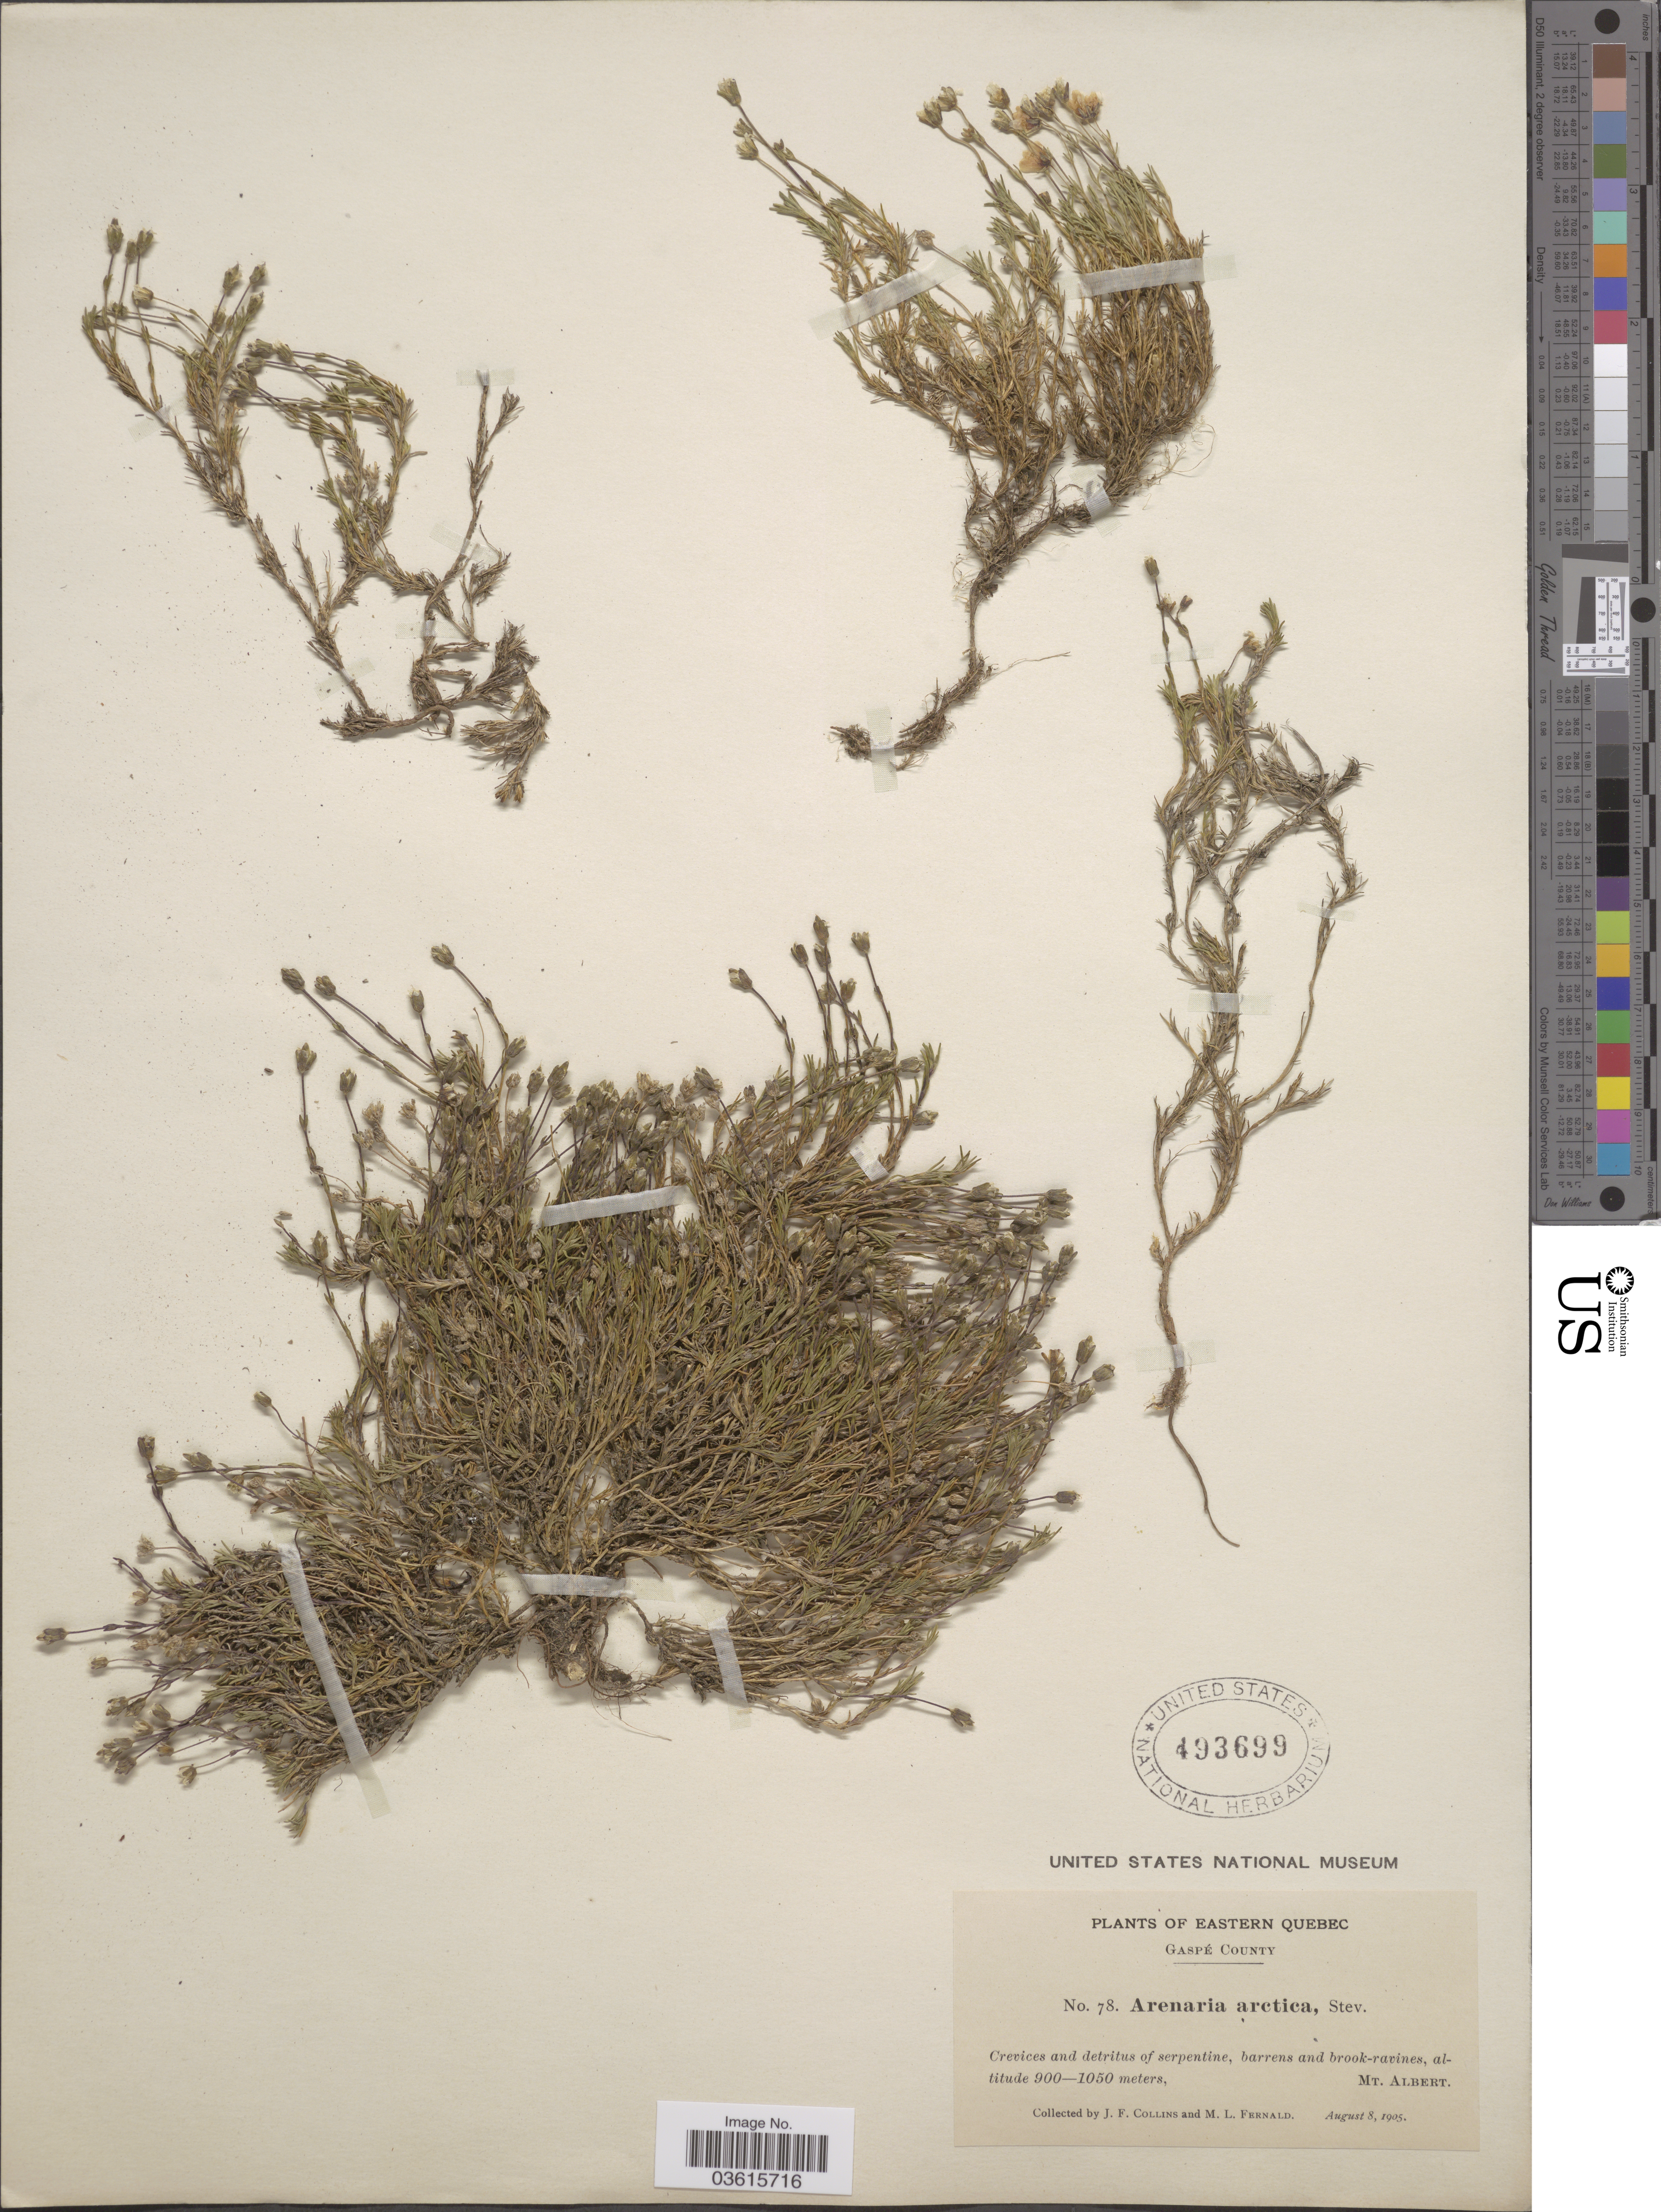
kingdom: Plantae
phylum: Tracheophyta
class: Magnoliopsida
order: Caryophyllales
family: Caryophyllaceae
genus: Cherleria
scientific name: Cherleria marcescens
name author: (Fernald) A.J. Moore & Dillenb.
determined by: Strong, Mark T., (BOT), Smithsonian Institution - National Museum of Natural History (UNITED STATES)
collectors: J. Collins & M. L. Fernald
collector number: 78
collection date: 1905-08-08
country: Canada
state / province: Quebec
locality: Eastern Quebec. Gaspé County. Mt. Albert.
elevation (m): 900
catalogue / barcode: US 493699